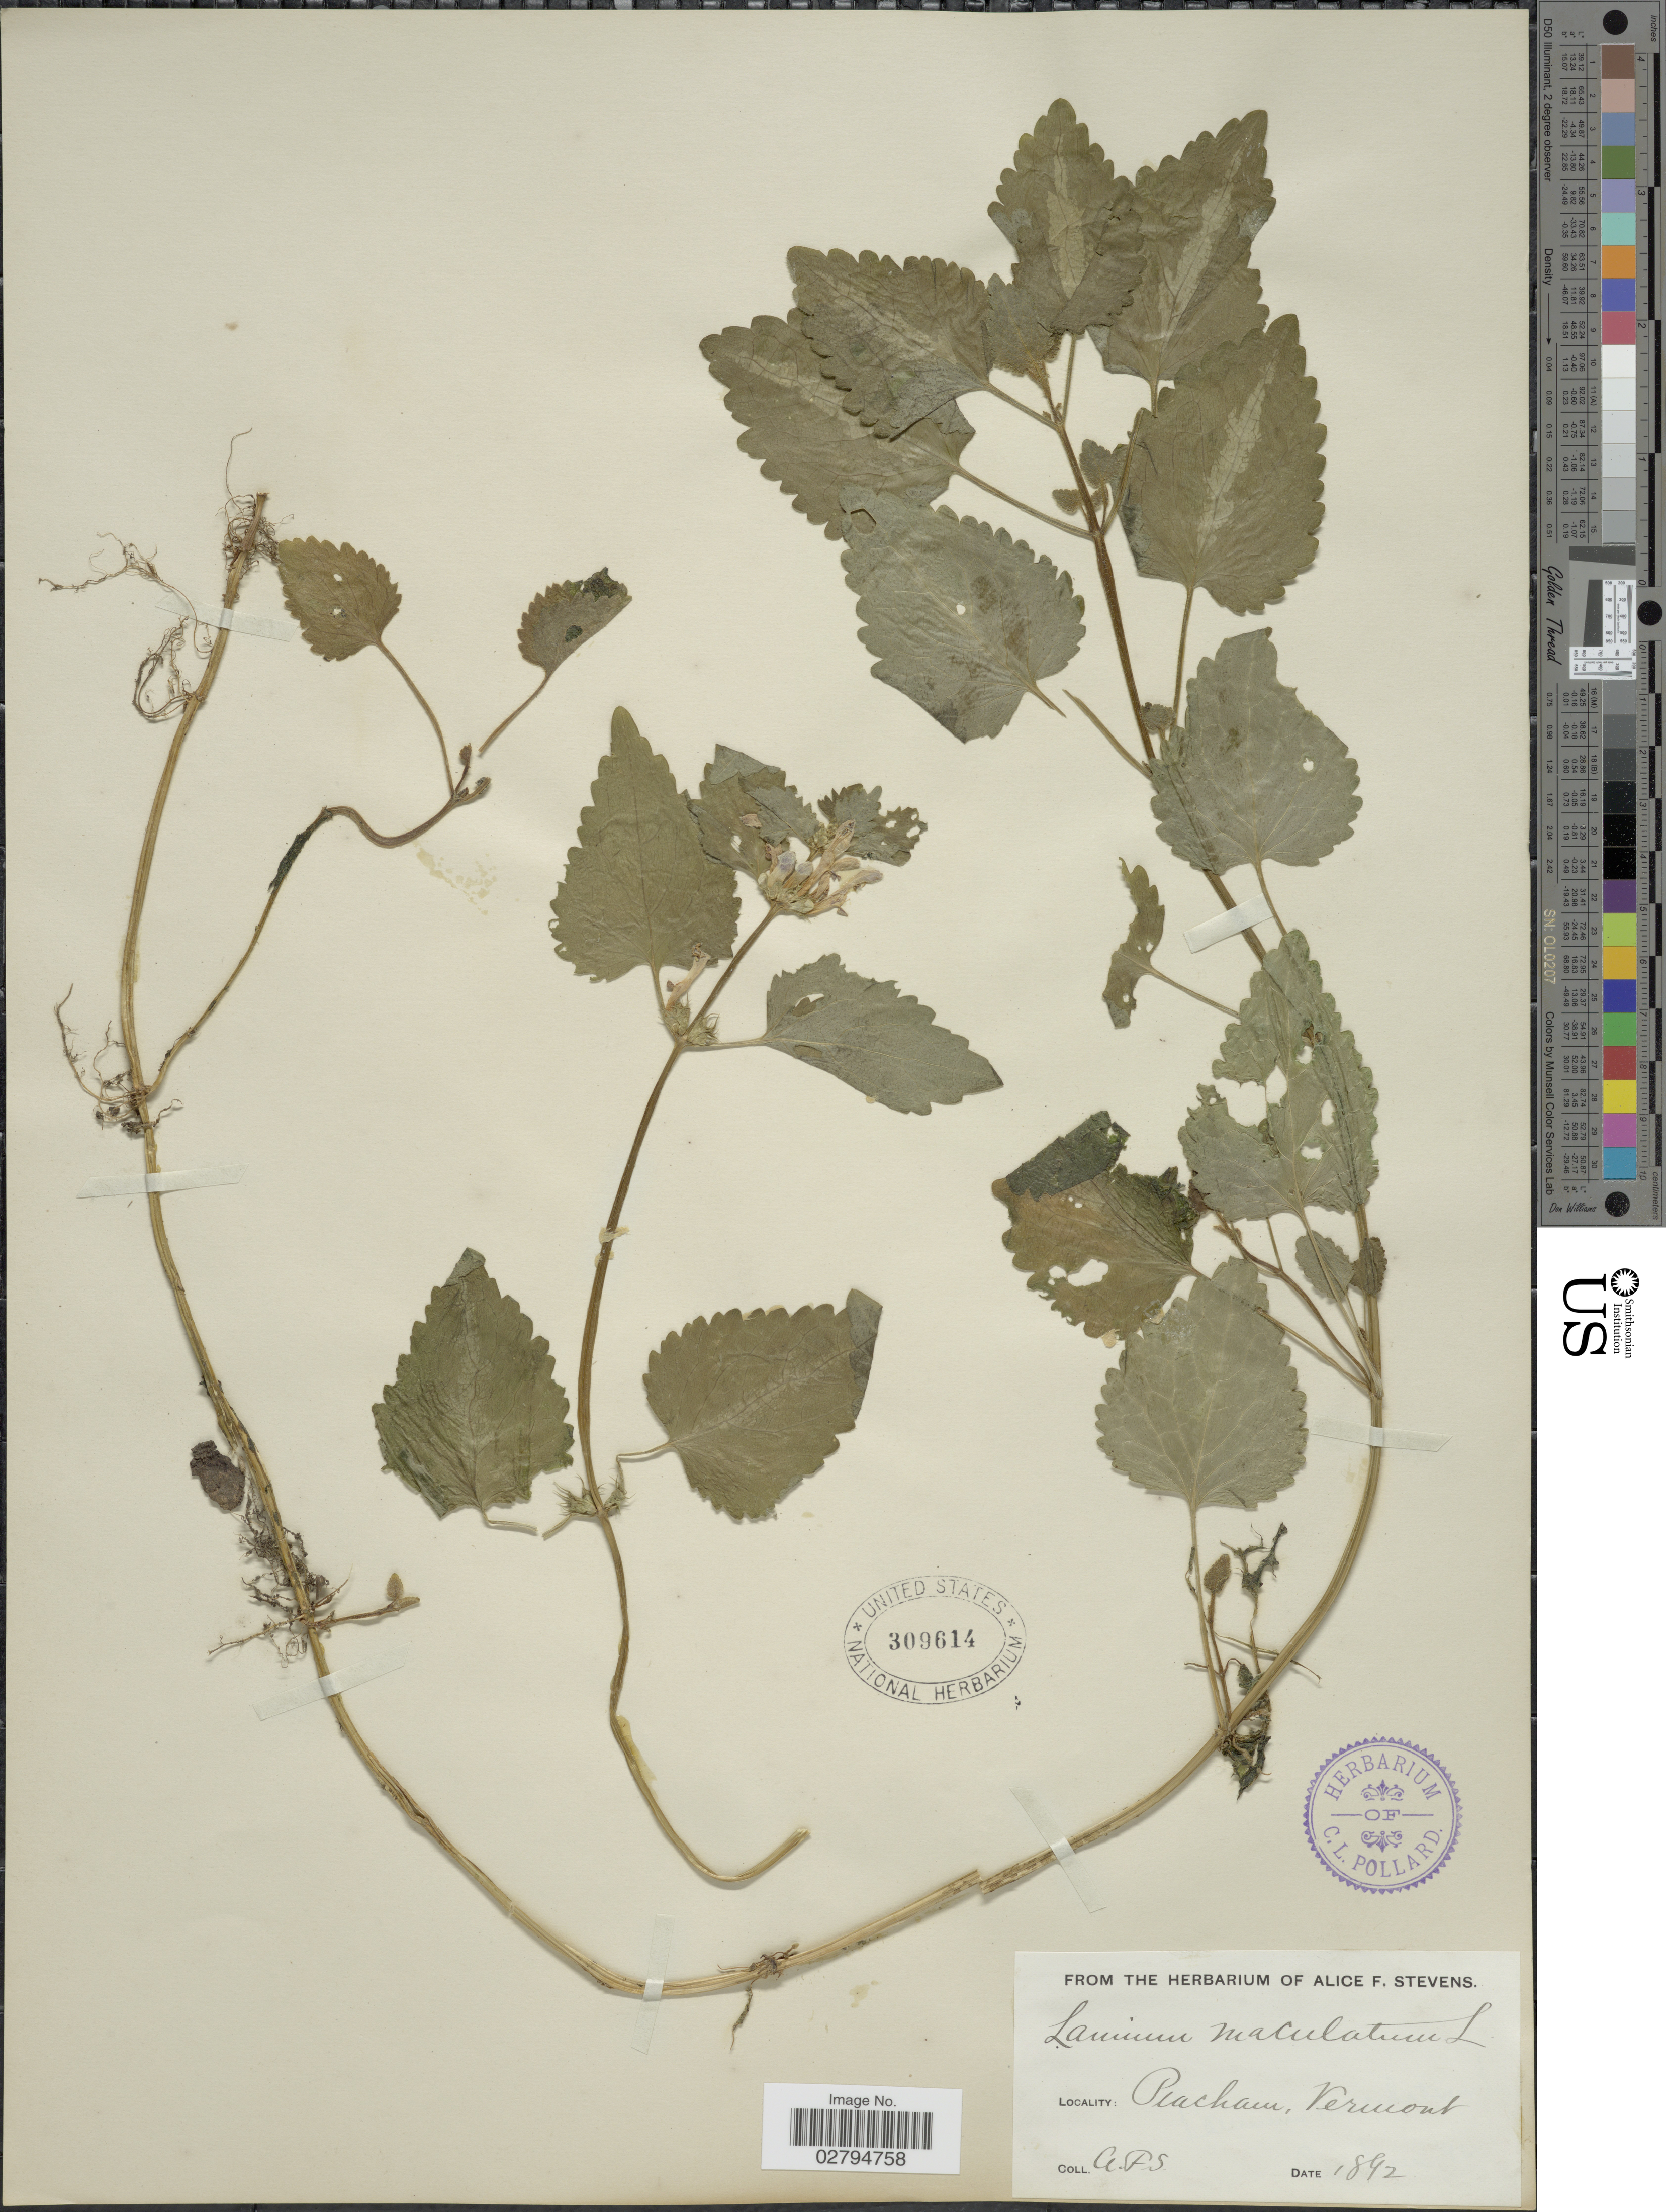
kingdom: Plantae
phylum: Tracheophyta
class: Magnoliopsida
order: Lamiales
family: Lamiaceae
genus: Lamium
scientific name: Lamium maculatum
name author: (L.) L.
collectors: A. Stevens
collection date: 1892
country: United States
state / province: Vermont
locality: Peacham.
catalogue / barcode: US 309614